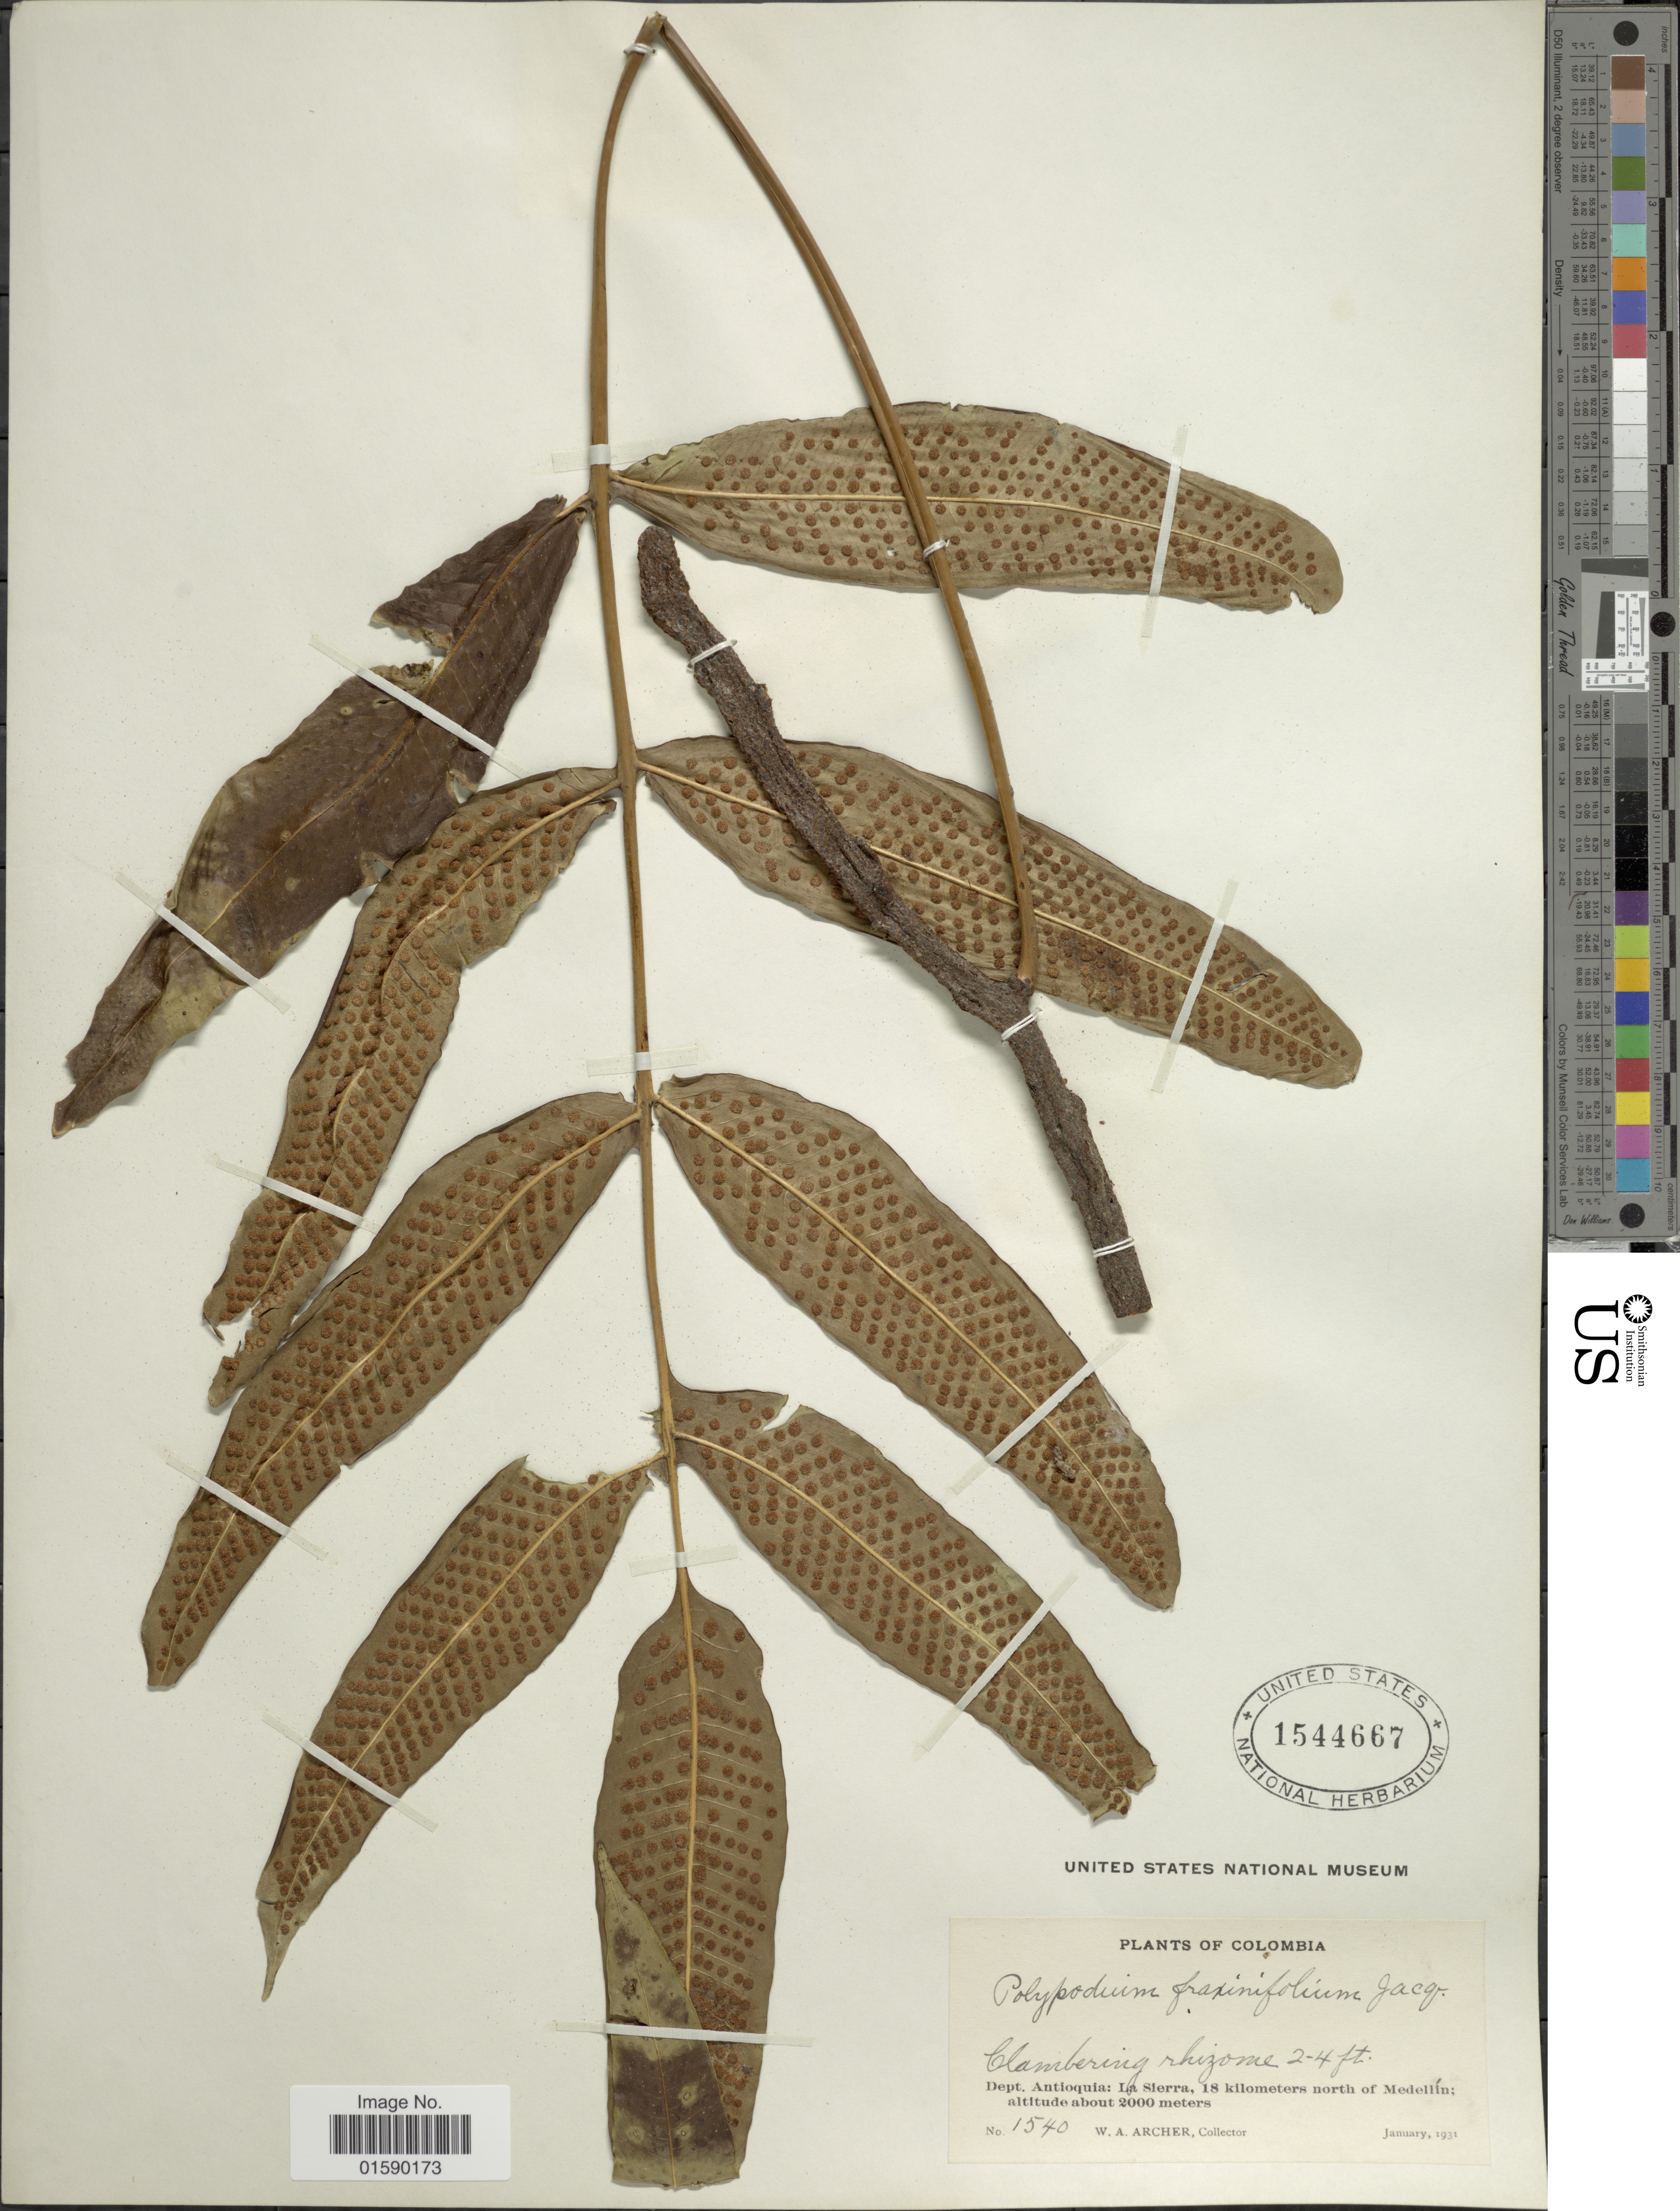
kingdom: Plantae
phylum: Tracheophyta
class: Polypodiopsida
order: Polypodiales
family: Polypodiaceae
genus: Aglaomorpha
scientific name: Aglaomorpha heraclea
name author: (Kunze) Copel.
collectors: W. A. Archer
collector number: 1540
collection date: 1931-01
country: Colombia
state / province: Antioquia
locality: Colombia. Dept. Antioquia: La Sierra, 18 kilometers north of Medellin.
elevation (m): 2000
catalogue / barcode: US 1544667